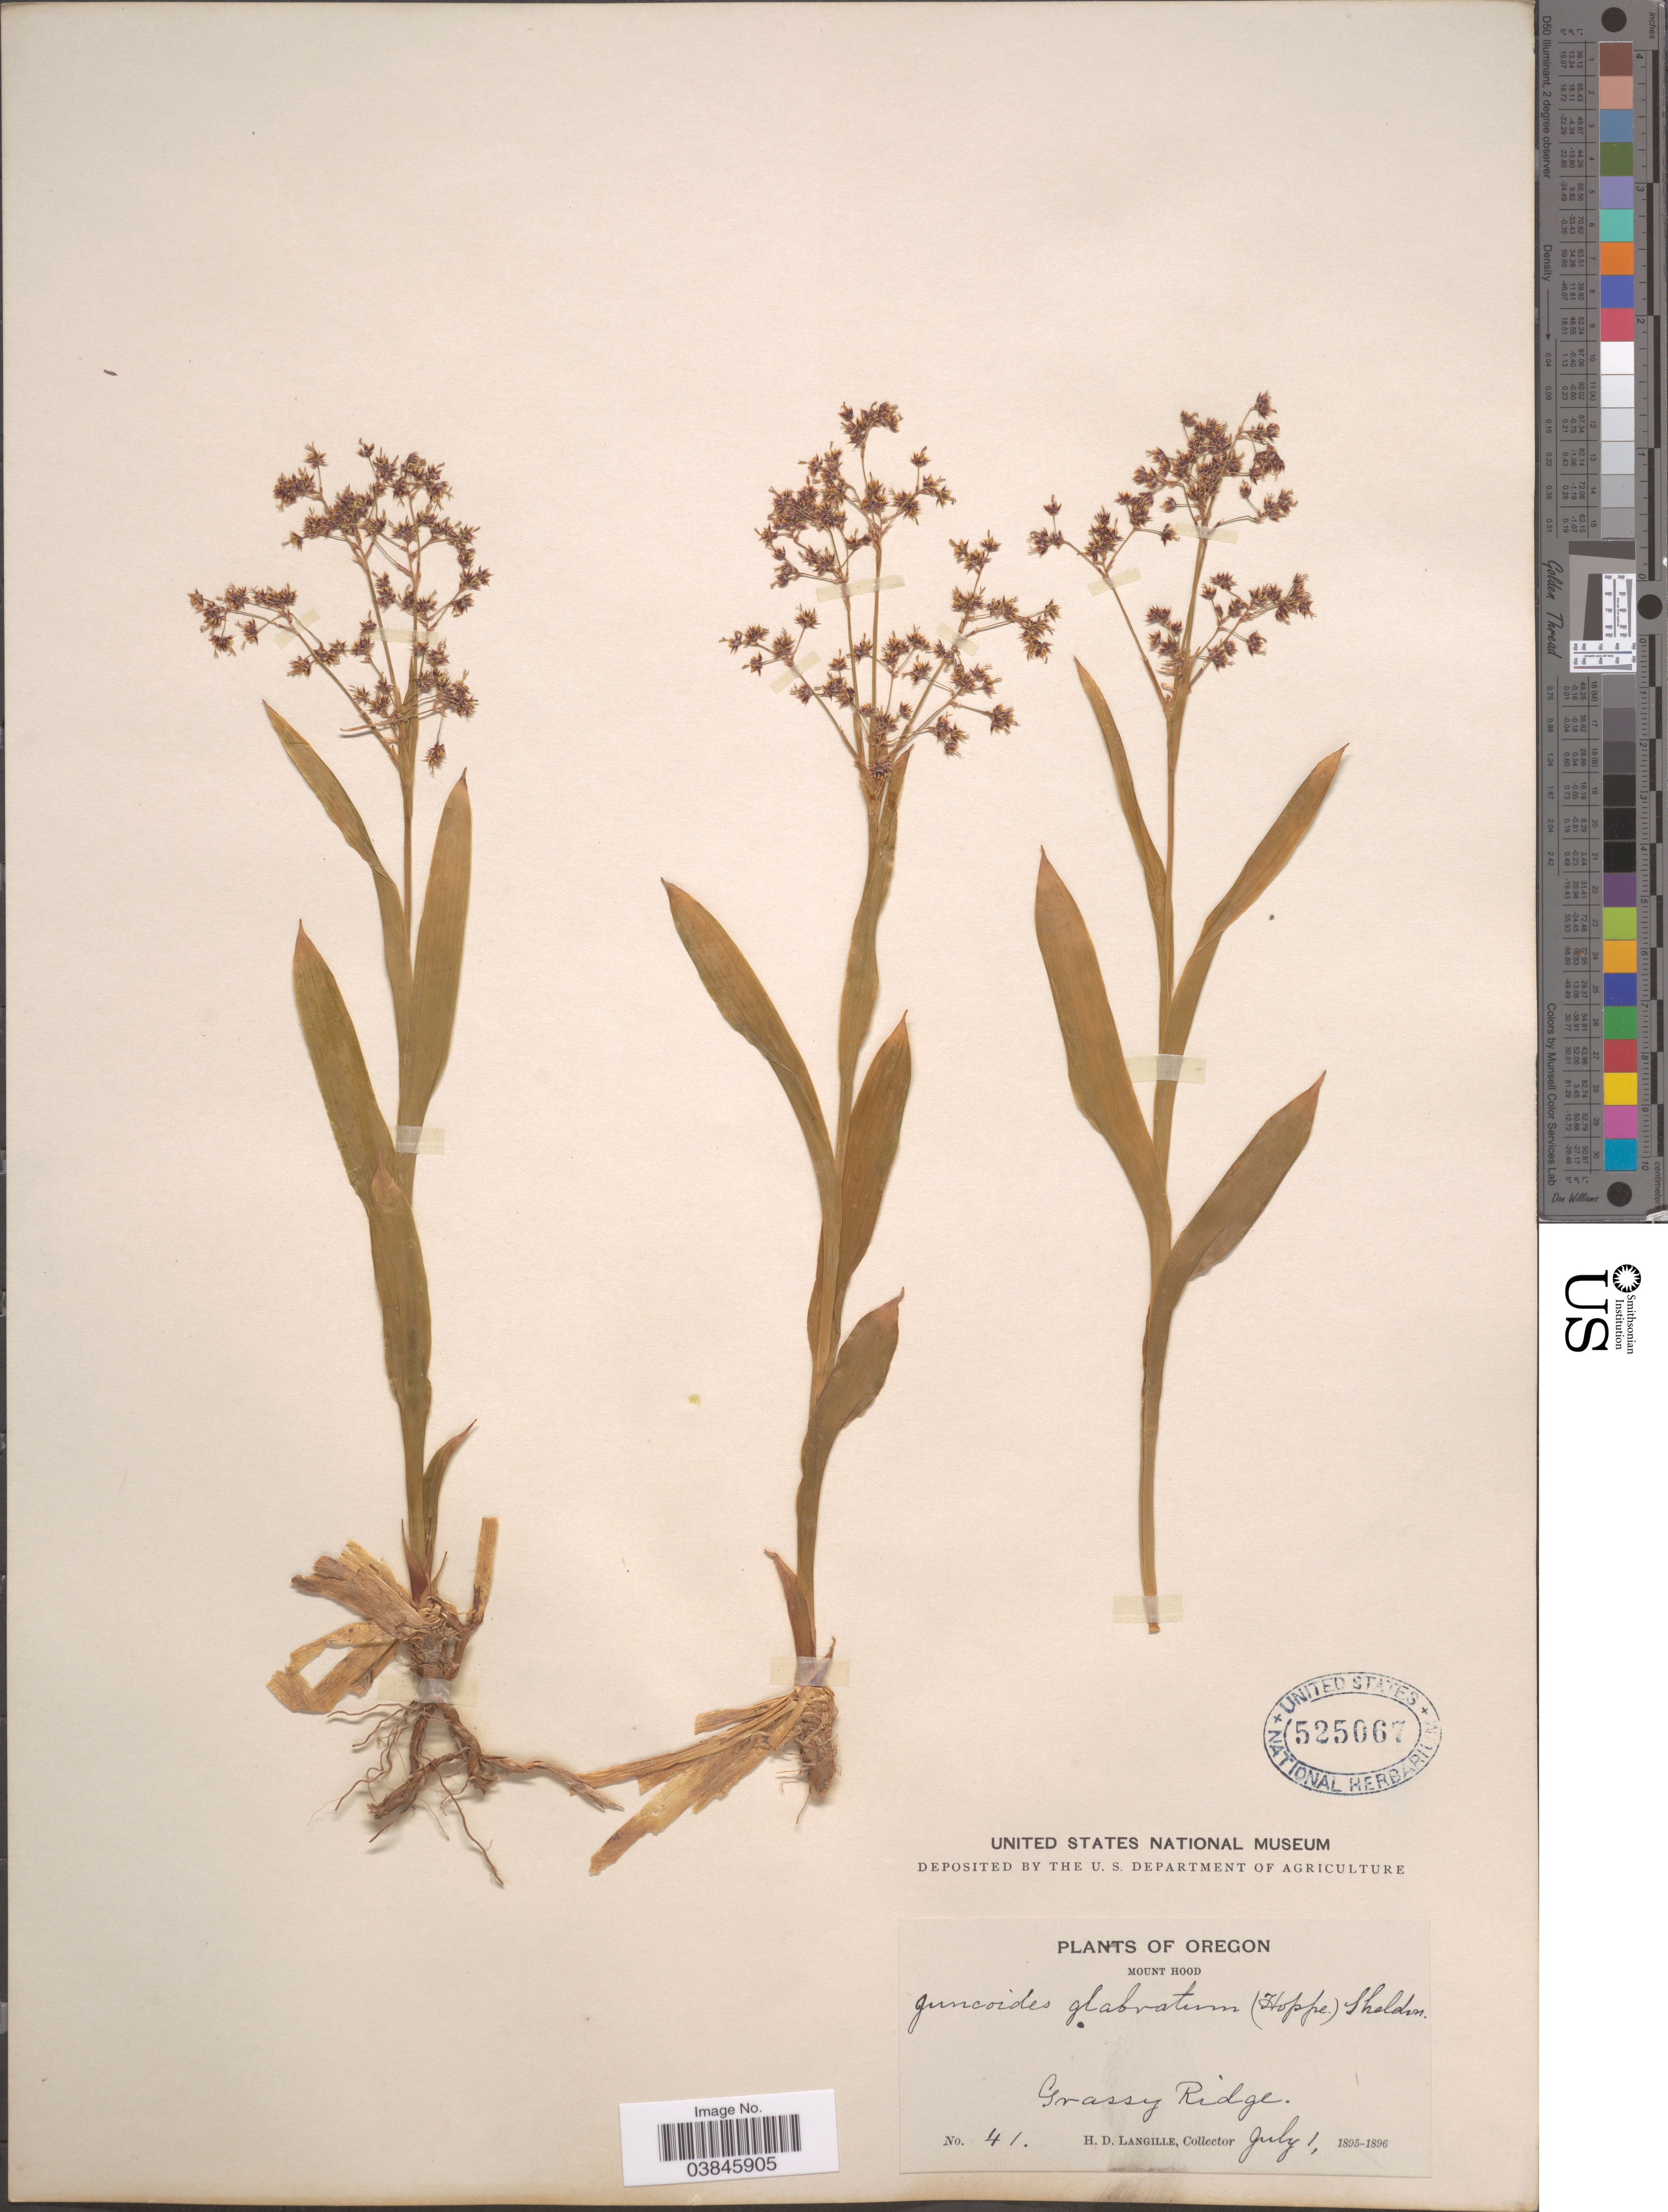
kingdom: Plantae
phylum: Tracheophyta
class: Liliopsida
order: Poales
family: Juncaceae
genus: Luzula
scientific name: Luzula glabrata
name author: (Hoppe) Desv.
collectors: H. Langille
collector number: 41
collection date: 1895-07-01/1896-07-01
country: United States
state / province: Oregon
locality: Mount Hood. Grassy Ridge.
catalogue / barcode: US 525067